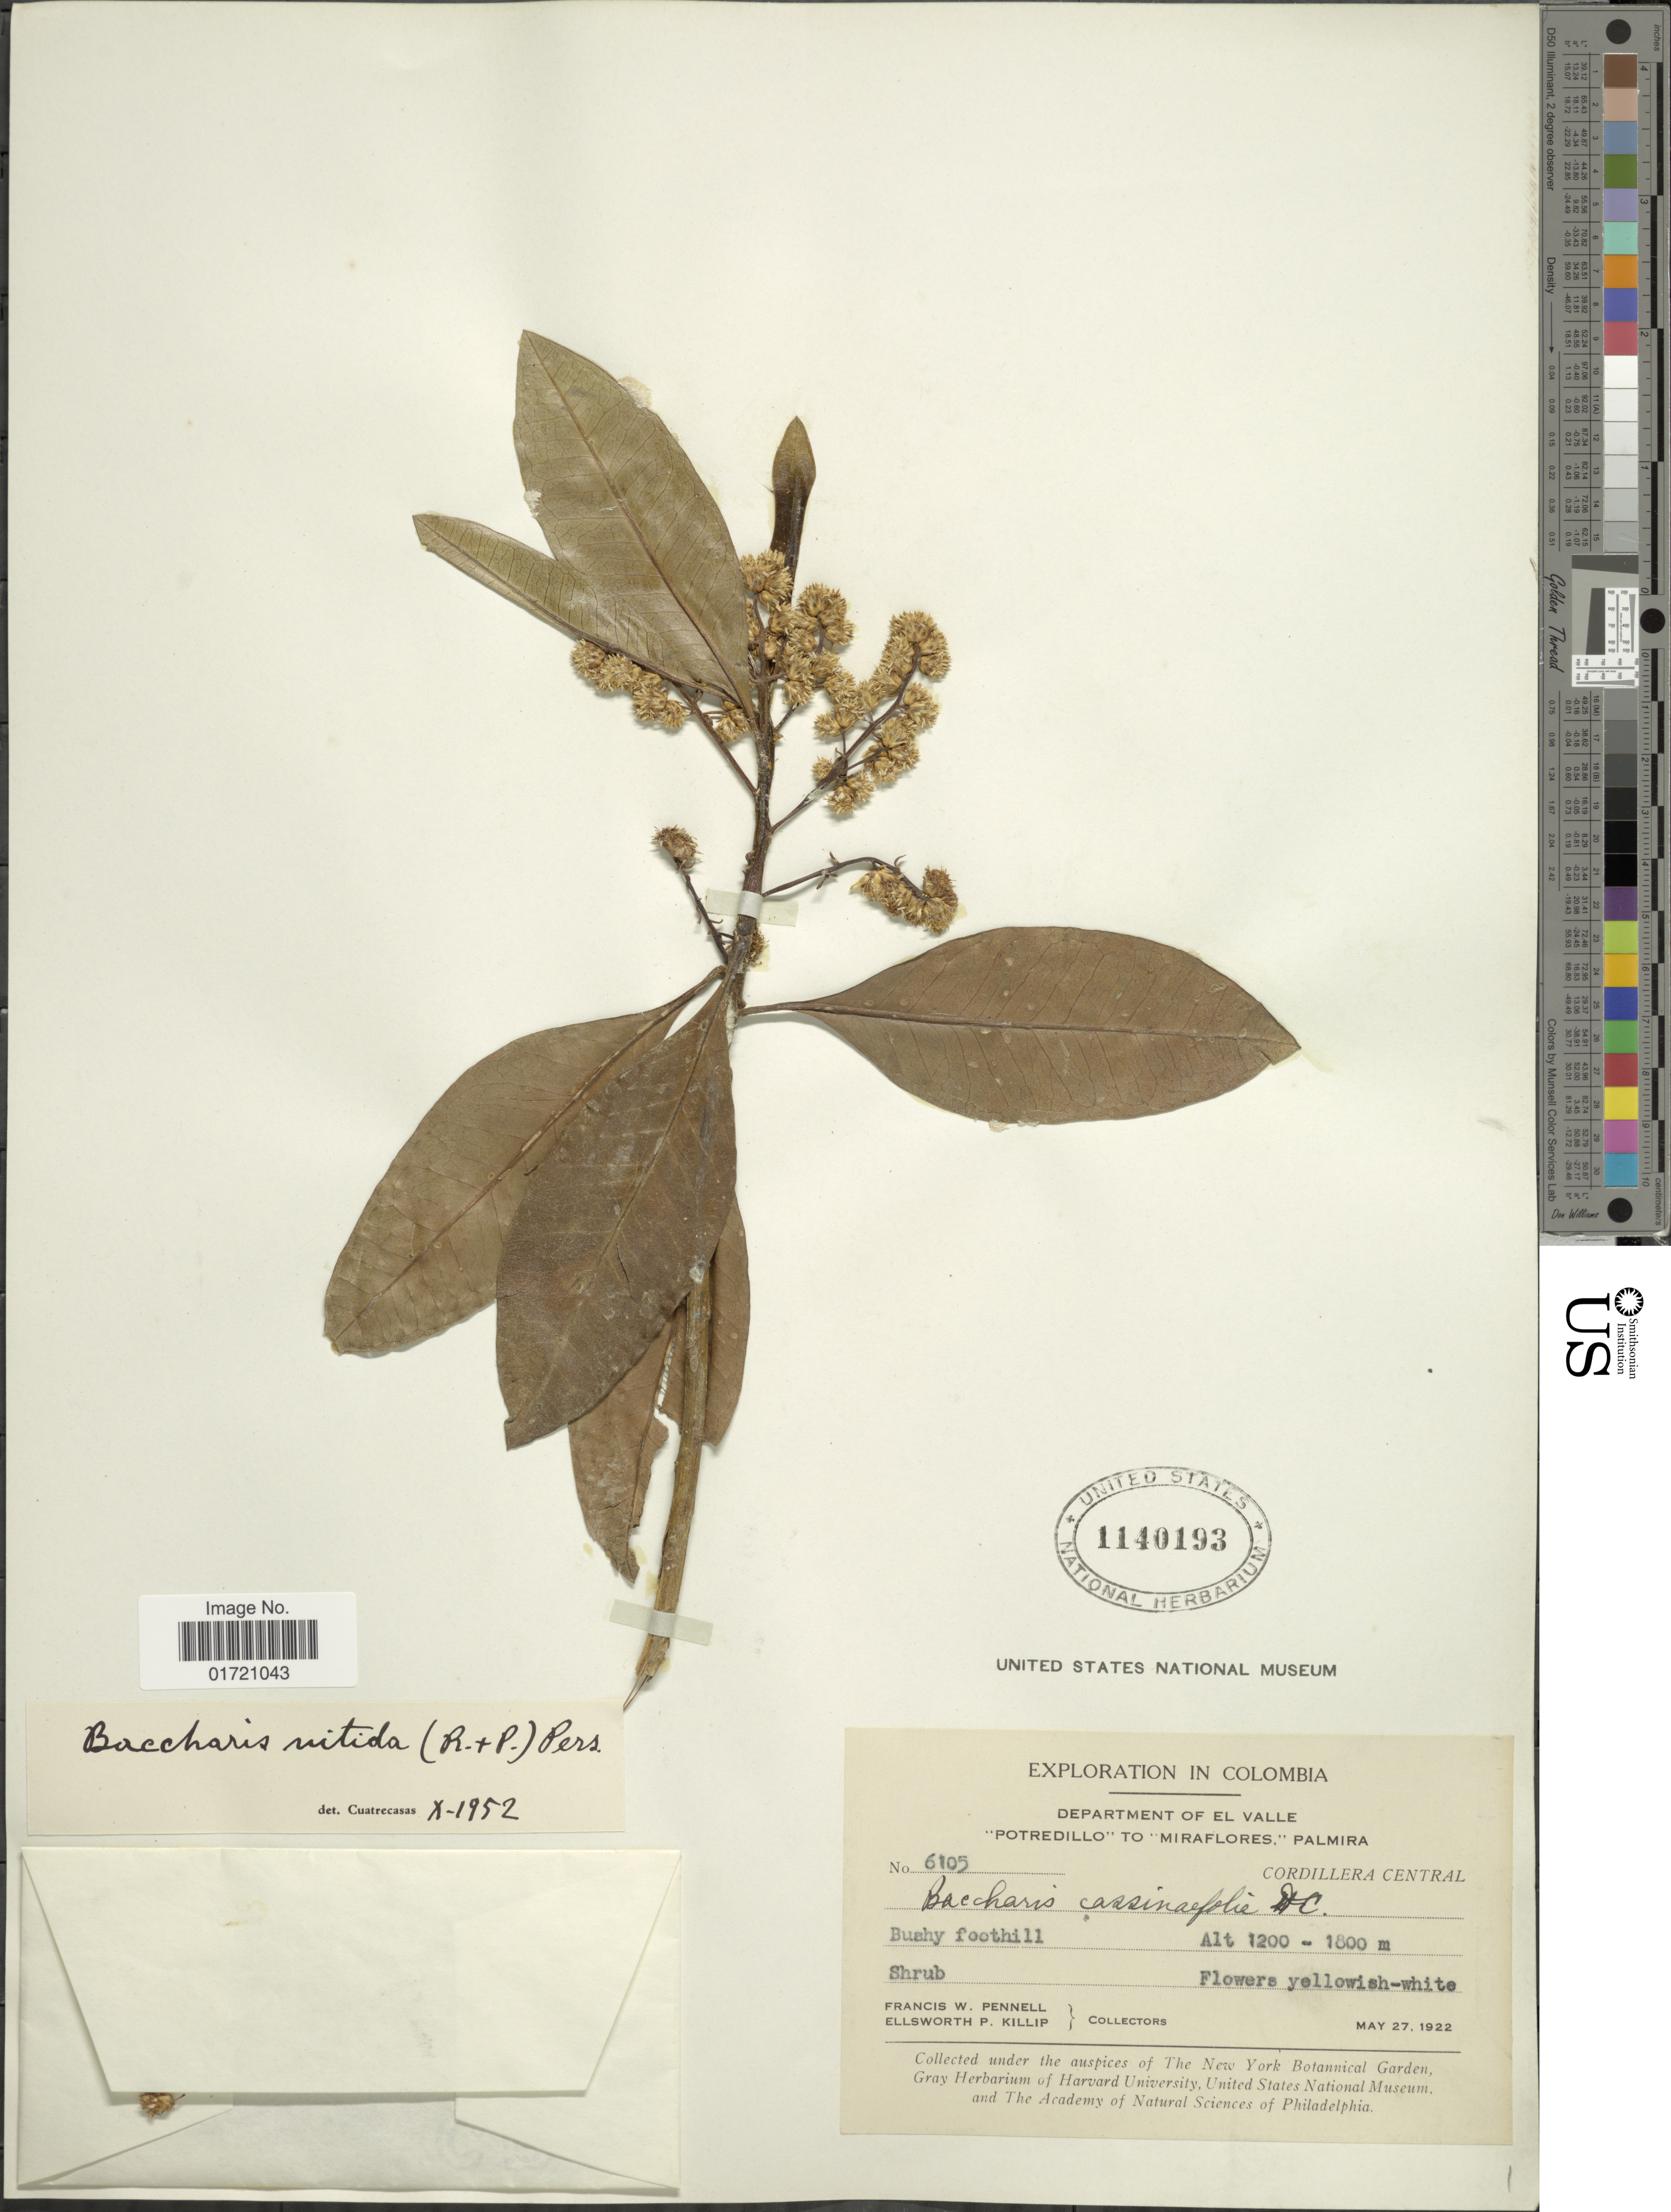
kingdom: Plantae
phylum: Tracheophyta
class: Magnoliopsida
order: Asterales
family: Asteraceae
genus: Baccharis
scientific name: Baccharis nitida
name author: (Ruiz & Pav.) Pers.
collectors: F. W. Pennell & E. P. Killip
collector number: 6105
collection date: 1922-05-27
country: Colombia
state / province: Valle del Cauca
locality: Departamento of El Valle. "Potredillo" to "Miraflores", Palmira. Cordillera Central. Bushy foothill.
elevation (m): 1200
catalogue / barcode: US 1140193